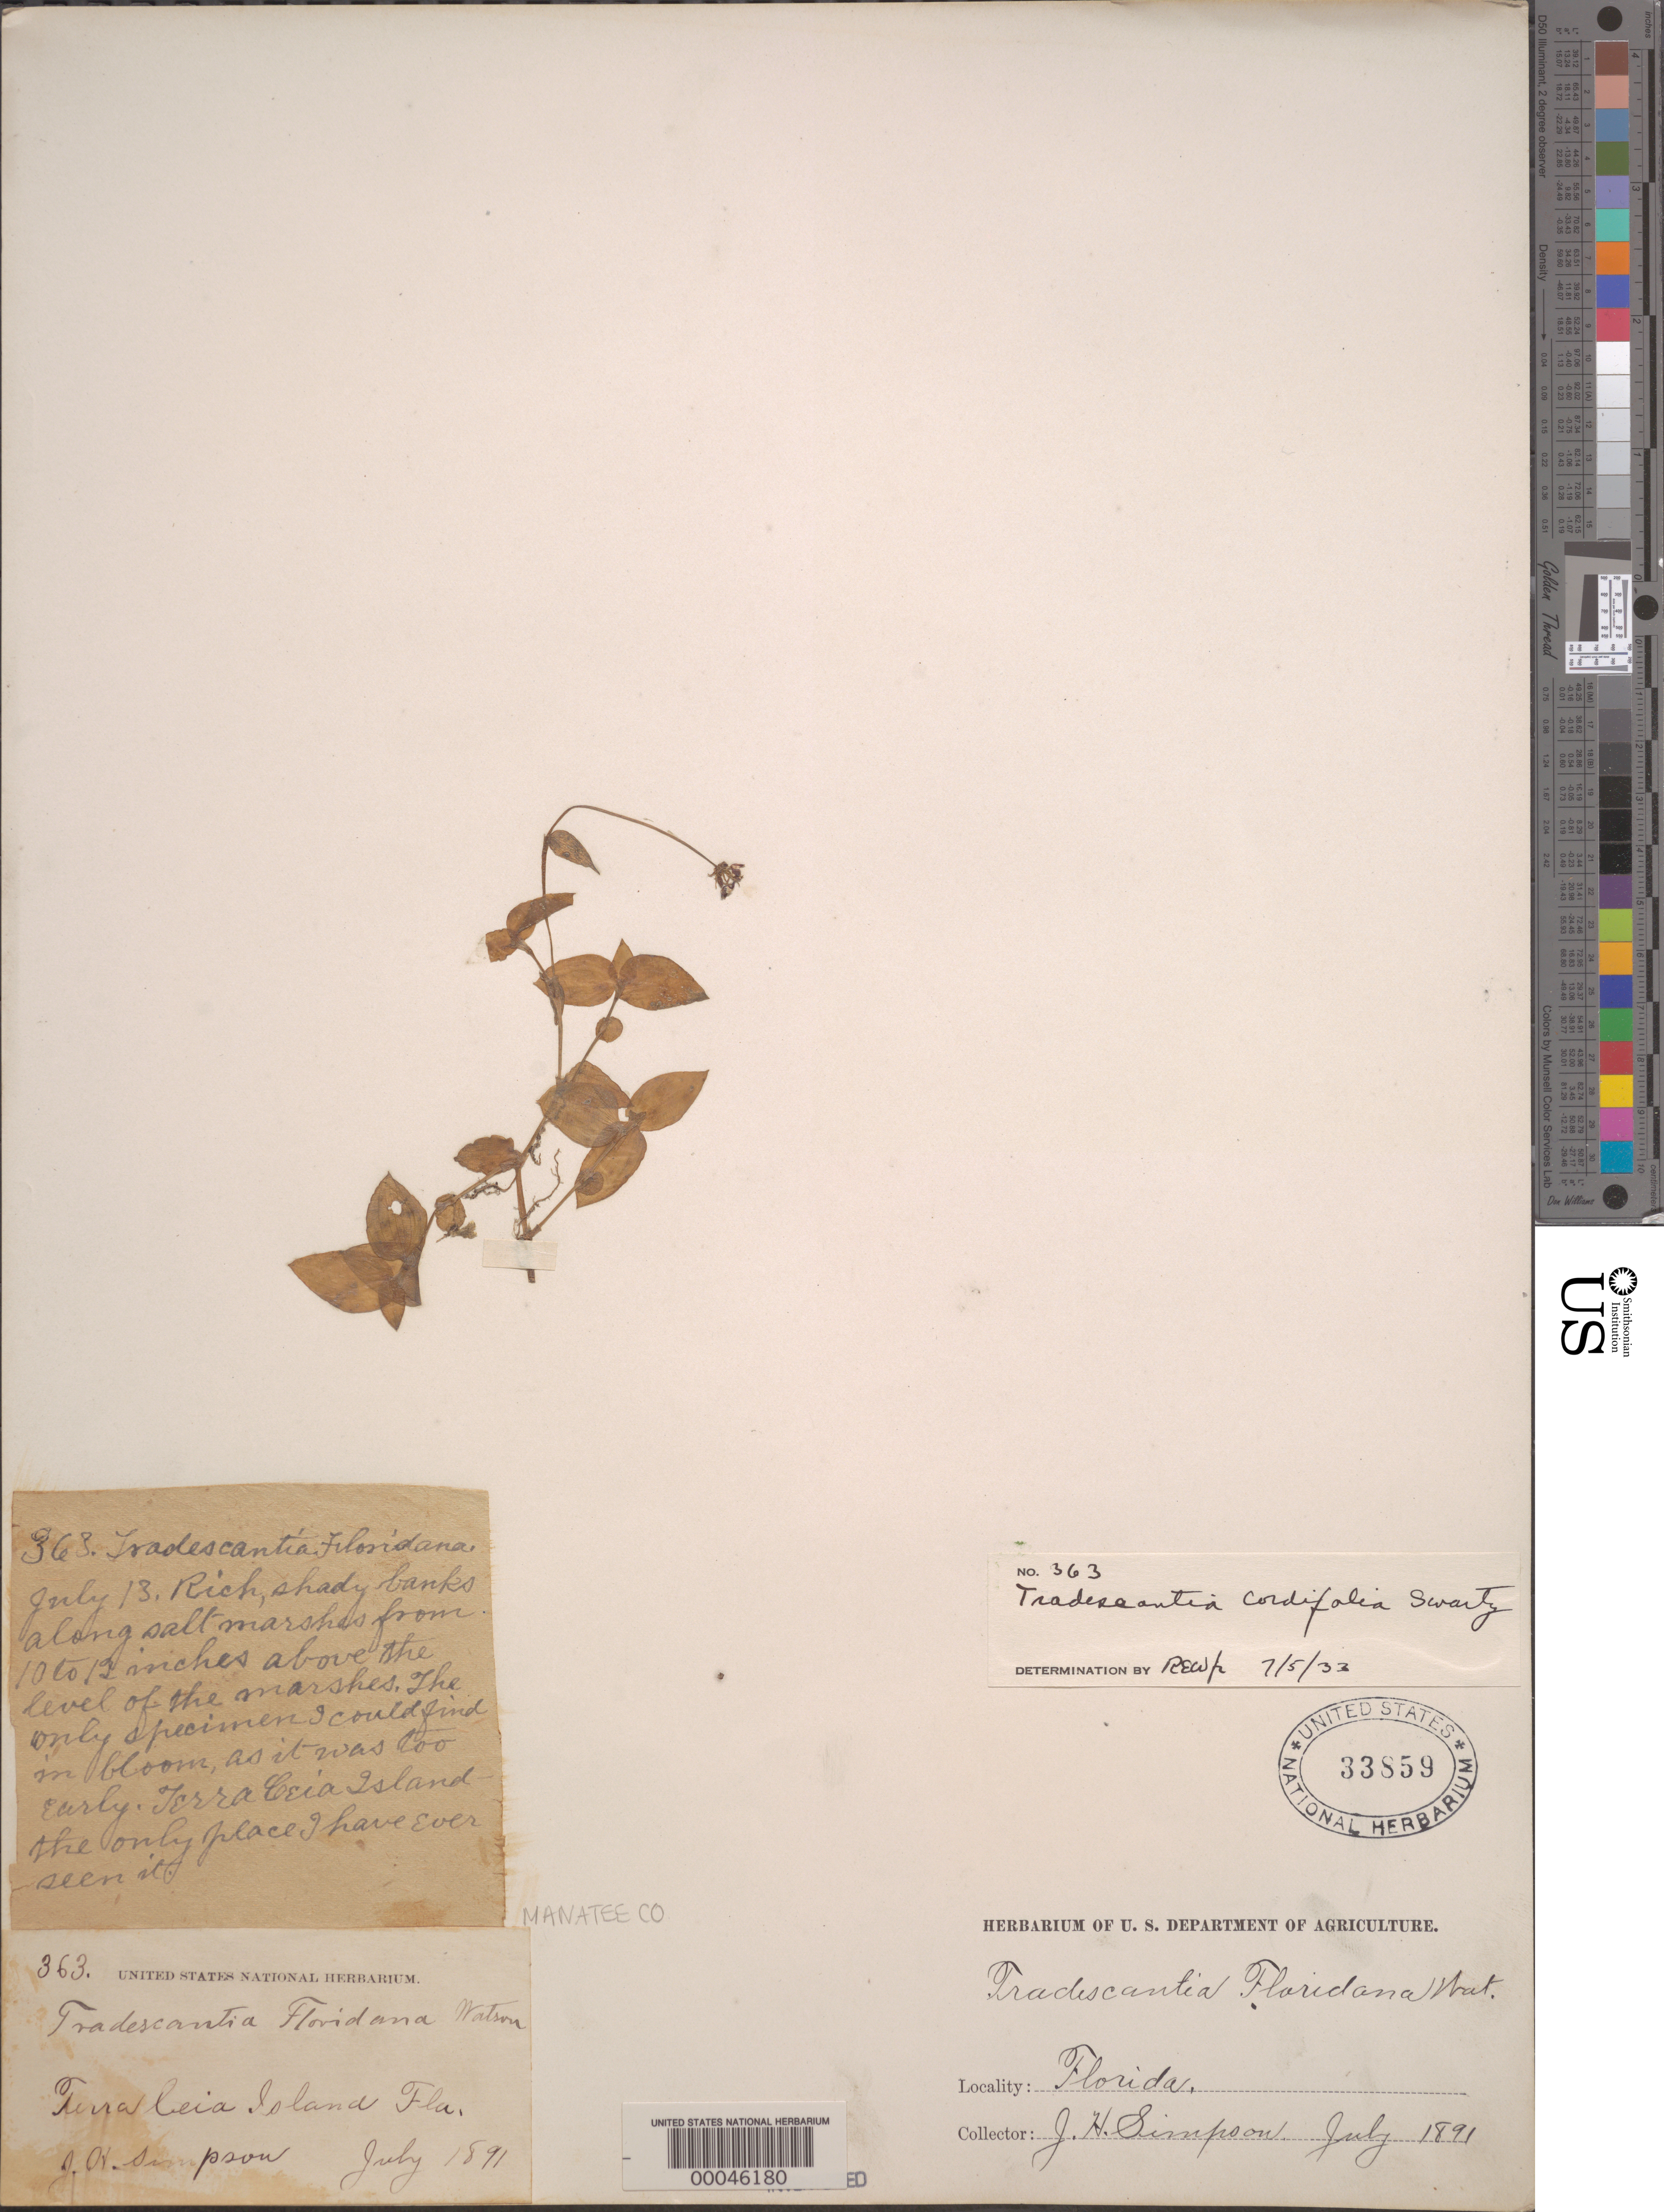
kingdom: Plantae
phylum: Tracheophyta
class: Liliopsida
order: Commelinales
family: Commelinaceae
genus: Callisia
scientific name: Callisia cordifolia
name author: (Sw.) E.S. Anderson & Woodson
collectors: J. H. Simpson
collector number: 363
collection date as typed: Jul 1891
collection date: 1891-07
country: United States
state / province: Florida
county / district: Manatee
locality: Terra ceia island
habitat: Rich shady banks, salt marsh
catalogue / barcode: US 33859